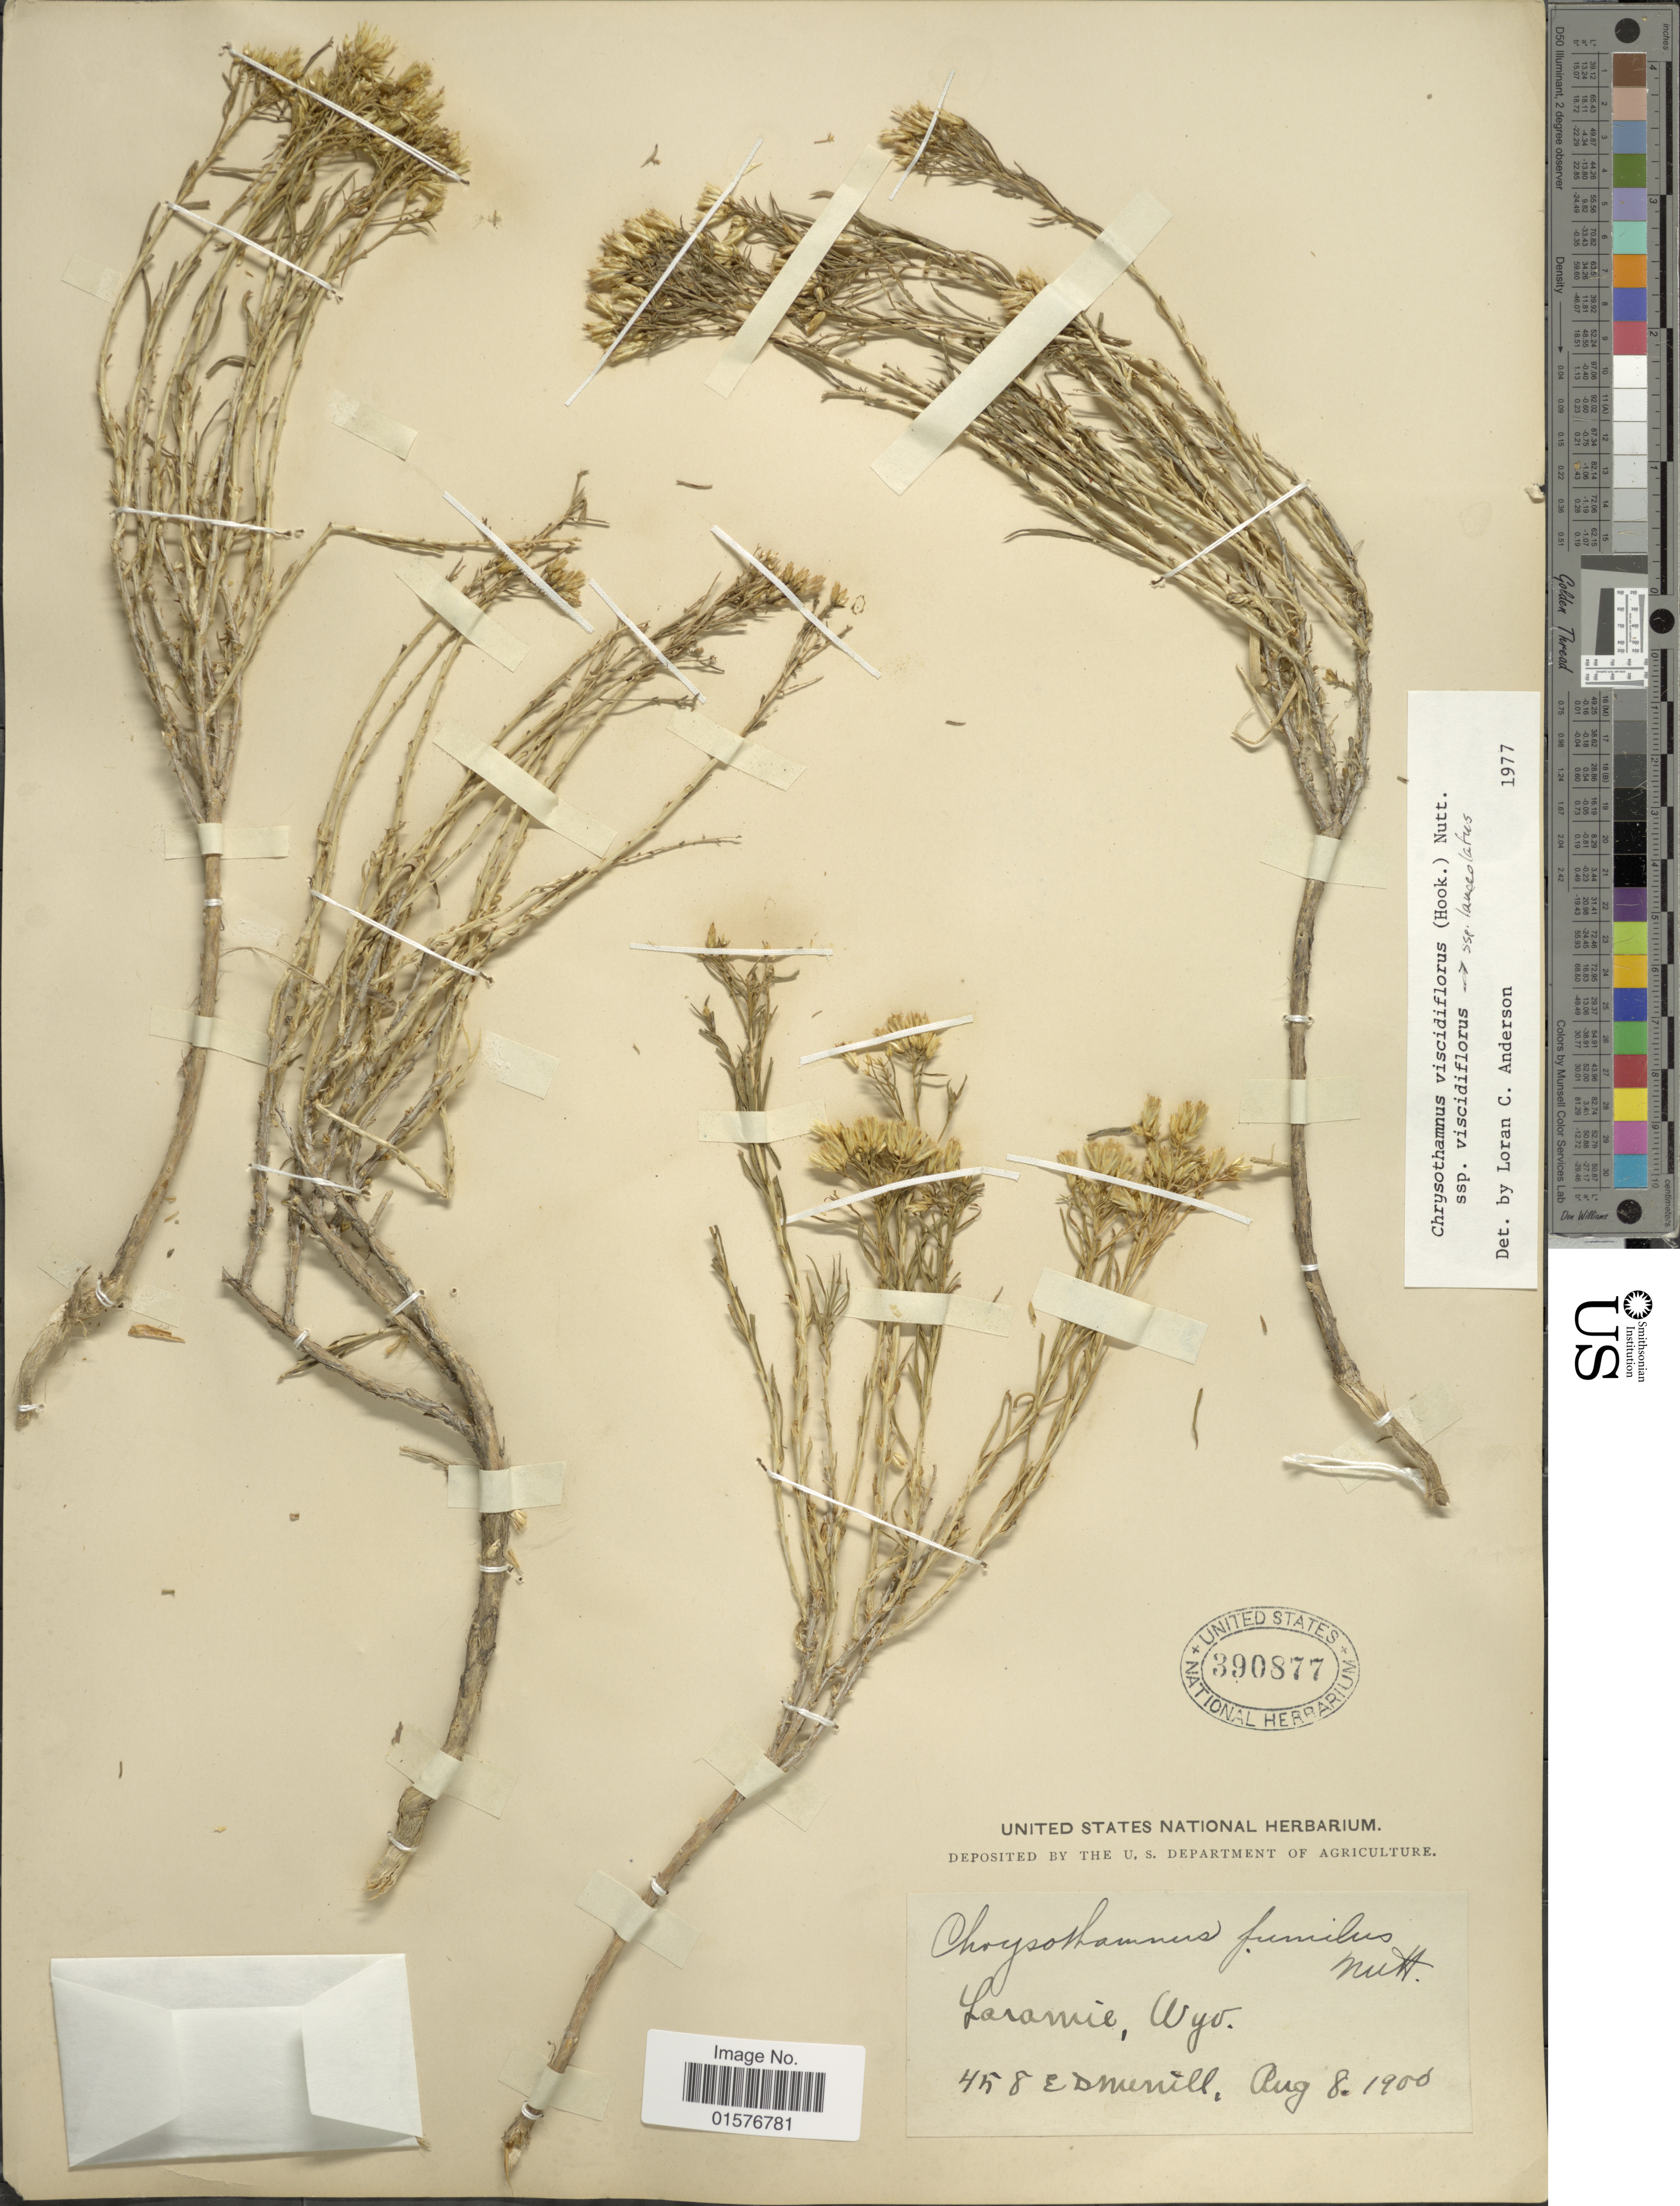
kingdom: Plantae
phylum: Tracheophyta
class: Magnoliopsida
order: Asterales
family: Asteraceae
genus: Chrysothamnus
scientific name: Chrysothamnus viscidiflorus subsp. viscidiflorus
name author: (Hook.) Nutt.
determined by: Urbatsch, Lowell E., Curator (LSU), Louisiana State University (UNITED STATES)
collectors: E. D. Merrill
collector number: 458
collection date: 1900-08-08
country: United States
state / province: Wyoming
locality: Laramie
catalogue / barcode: US 390877